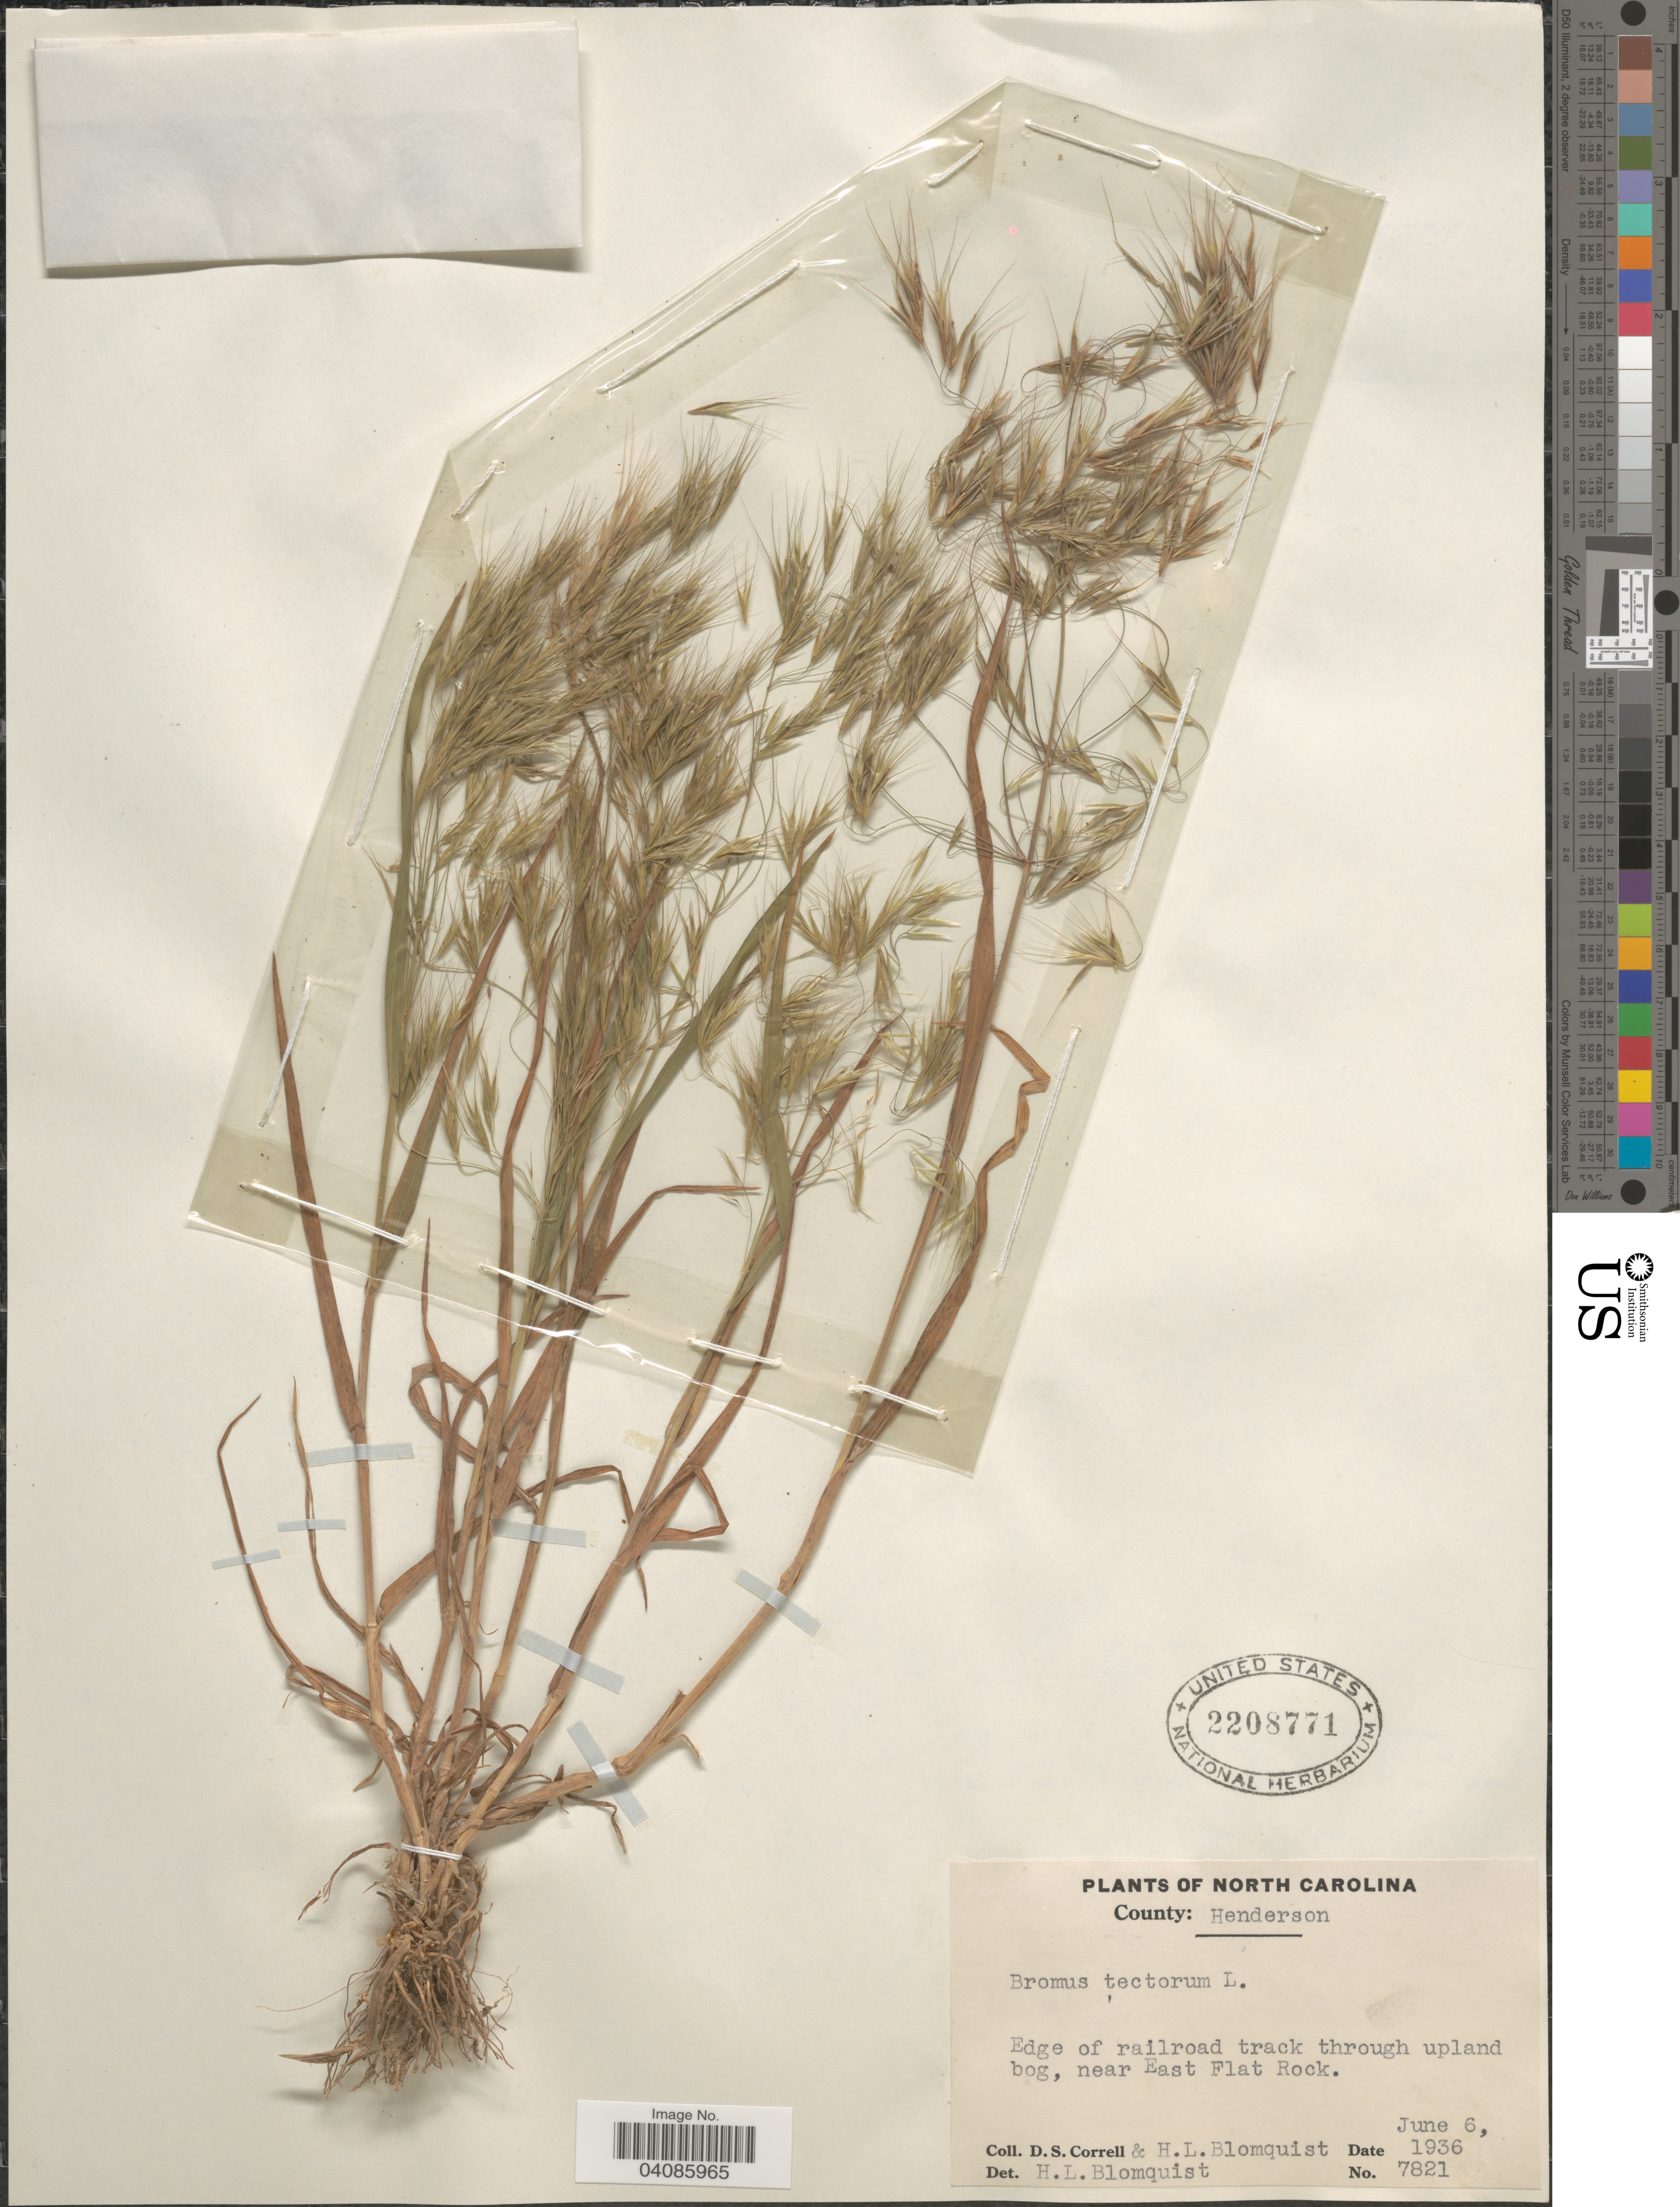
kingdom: Plantae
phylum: Tracheophyta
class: Liliopsida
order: Poales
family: Poaceae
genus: Bromus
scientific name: Bromus tectorum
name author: L.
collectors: D. S. Correll & H. Blomquist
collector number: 7821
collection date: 1936-06-06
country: United States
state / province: North Carolina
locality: County: Henderson. Edge of railroad track through upland bog, near East Flat Rock.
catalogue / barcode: US 2208771